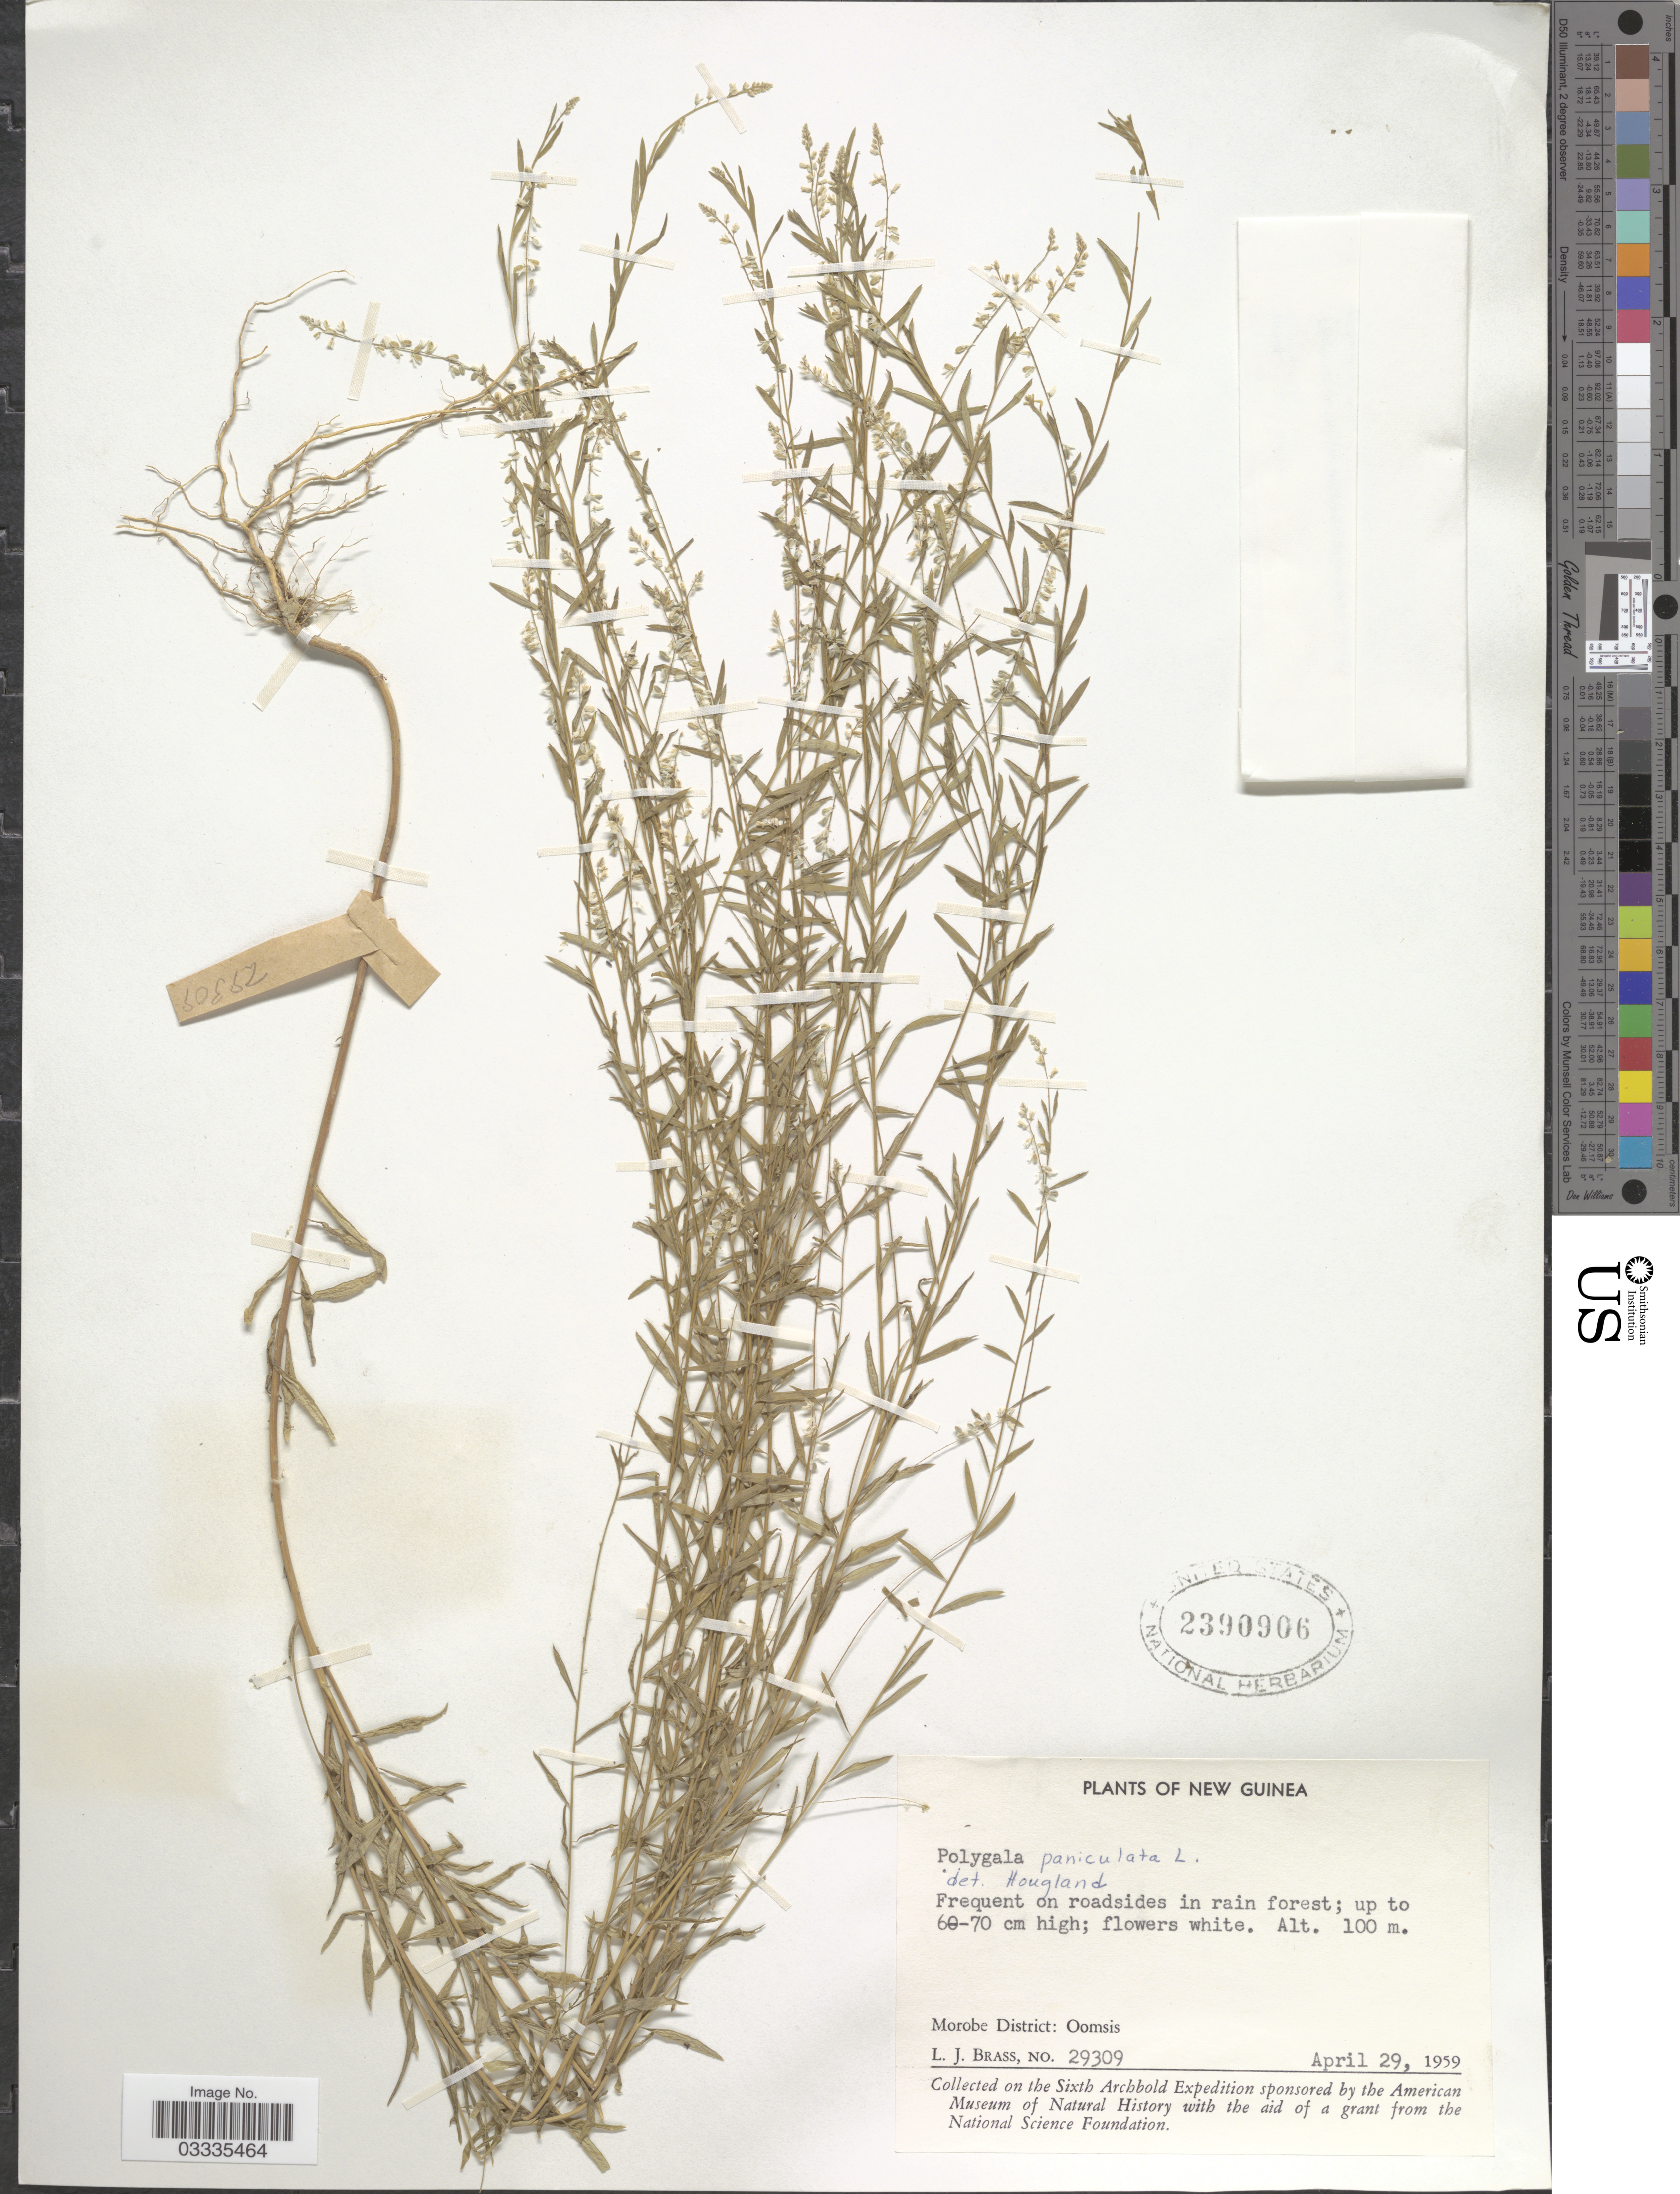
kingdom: Plantae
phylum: Tracheophyta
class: Magnoliopsida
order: Fabales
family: Polygalaceae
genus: Polygala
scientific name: Polygala paniculata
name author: L.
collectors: L. J. Brass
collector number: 29309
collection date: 1959-04-29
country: Papua New Guinea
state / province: Morobe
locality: New Guinea. Morobe District: Oomsis.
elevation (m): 100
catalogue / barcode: US 2390906